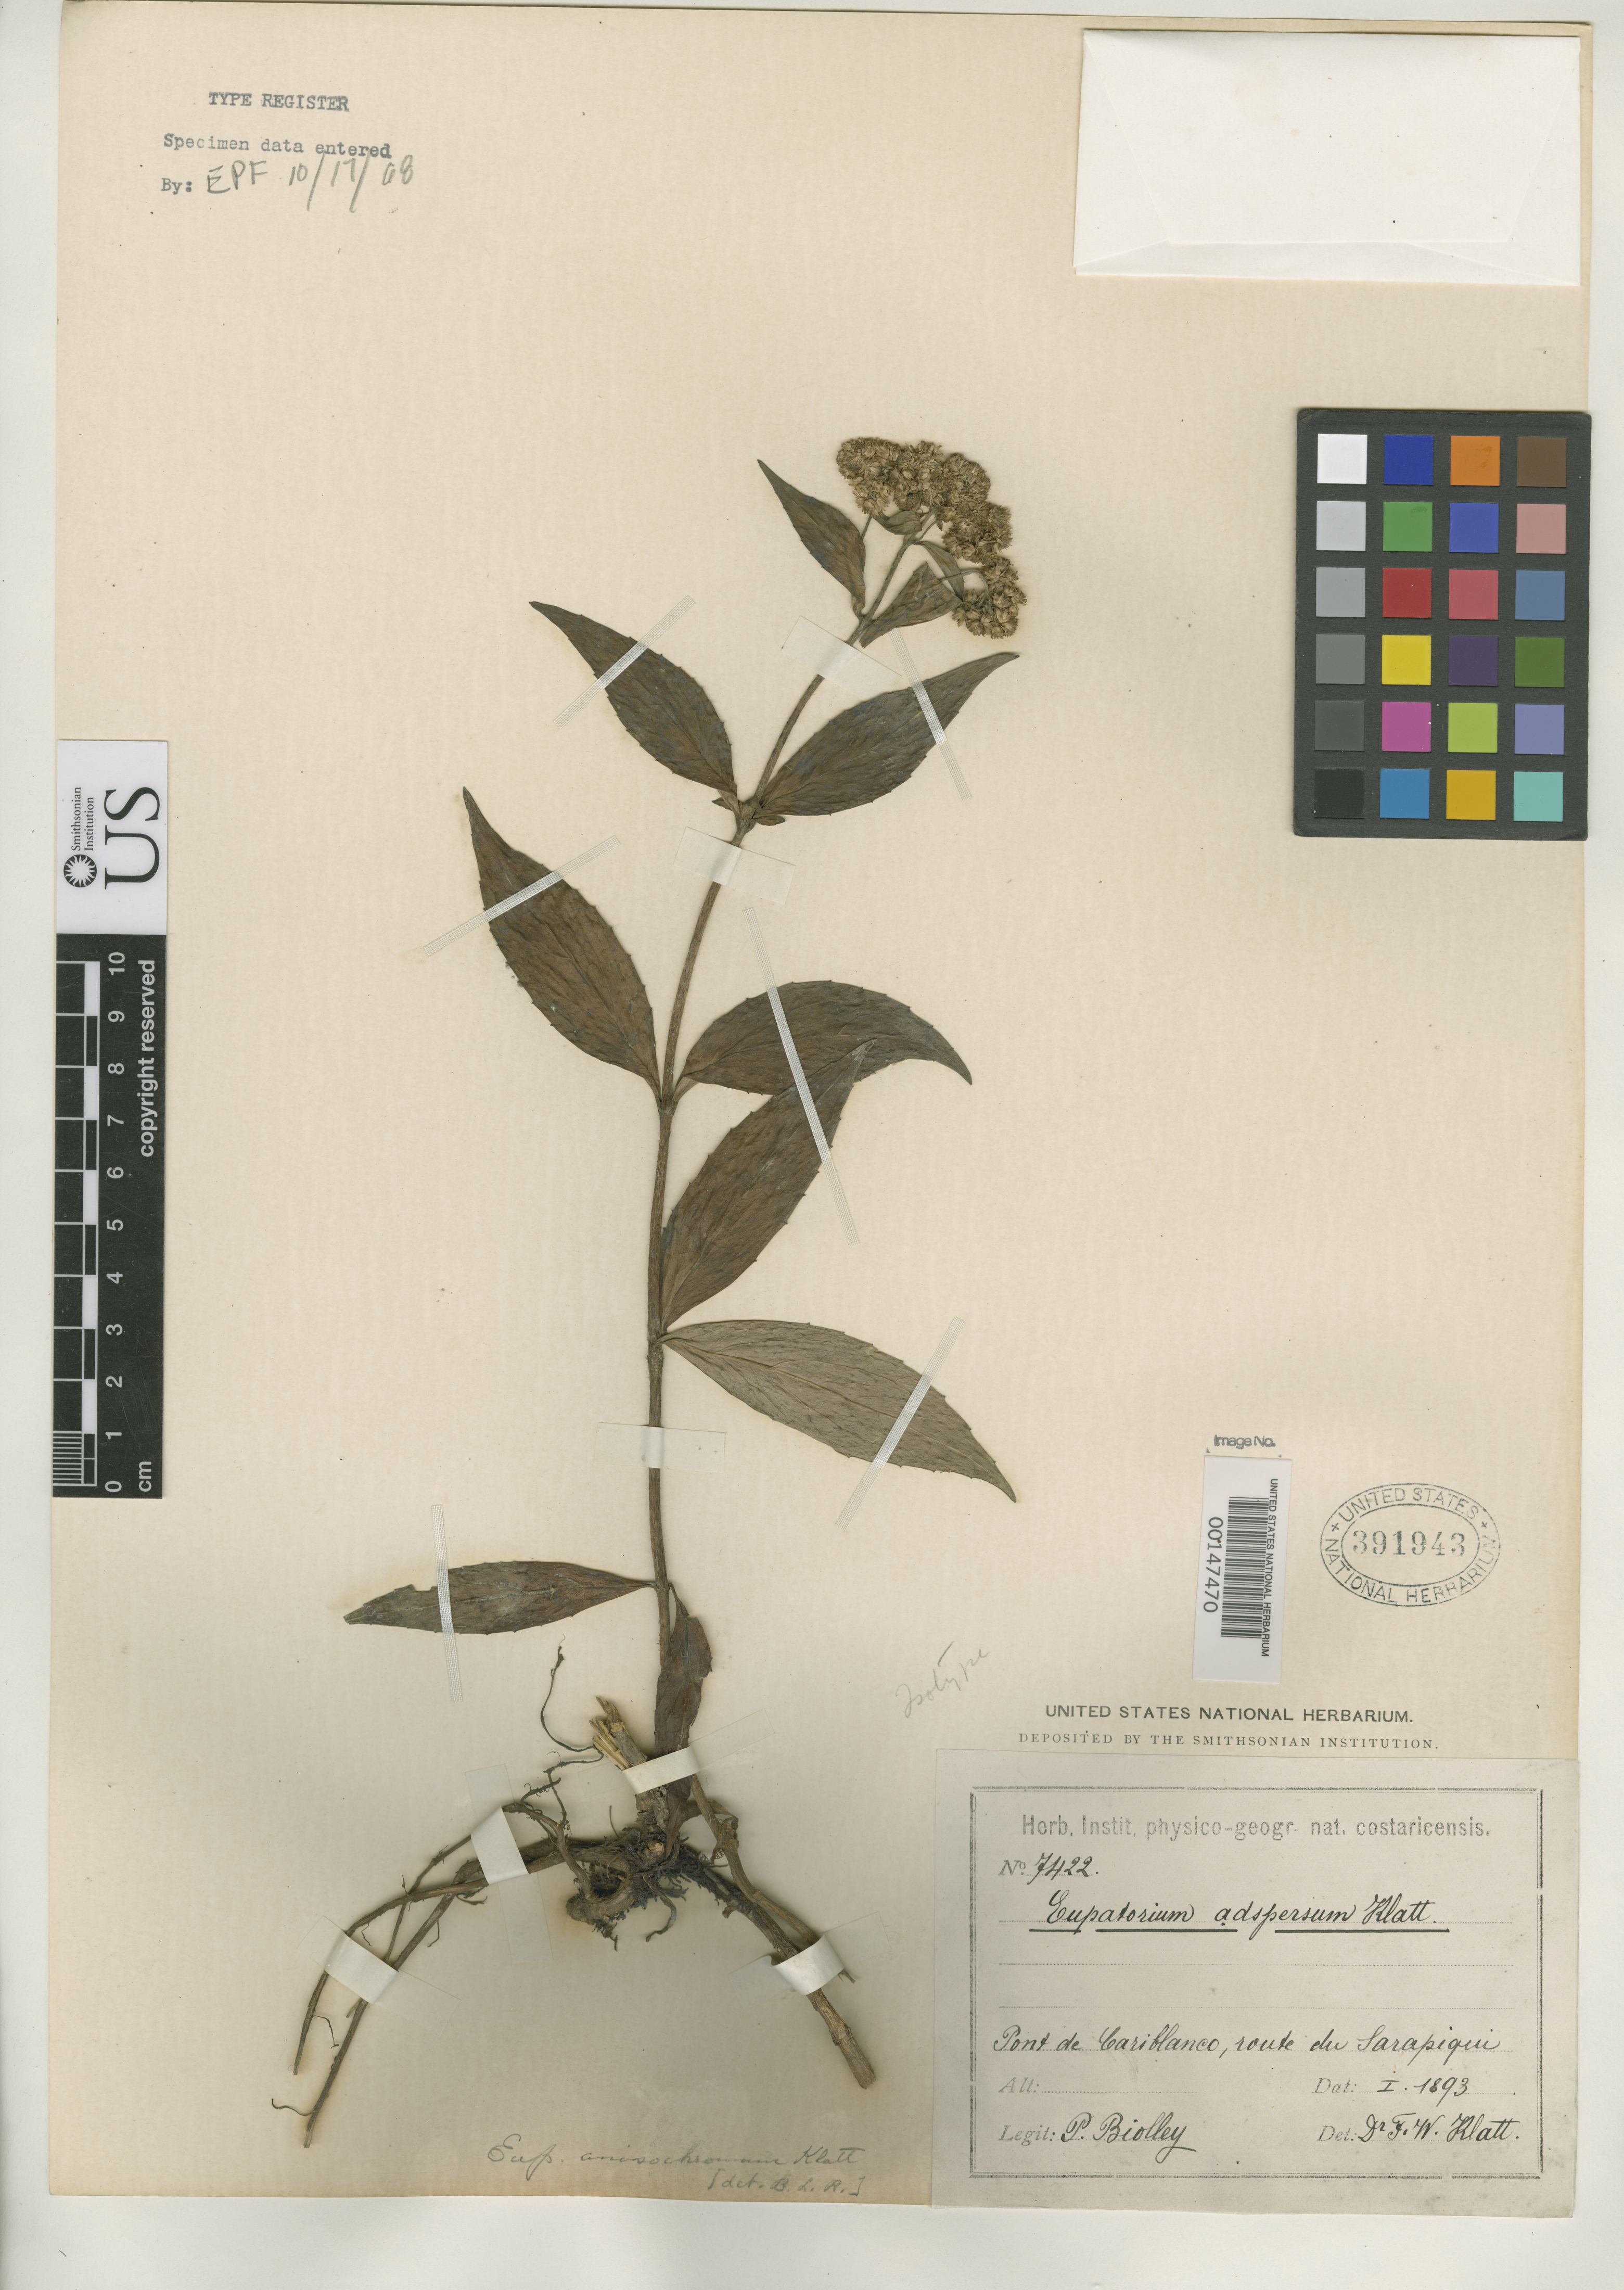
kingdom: Plantae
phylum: Tracheophyta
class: Magnoliopsida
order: Asterales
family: Asteraceae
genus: Eupatorium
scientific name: Eupatorium adspersum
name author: Klatt in Durand & Pittier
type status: Isotype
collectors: P. Biolley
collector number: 7422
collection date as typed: Jan 1893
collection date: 1893-01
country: Costa Rica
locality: Pont de Cariblanco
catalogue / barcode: US 391943